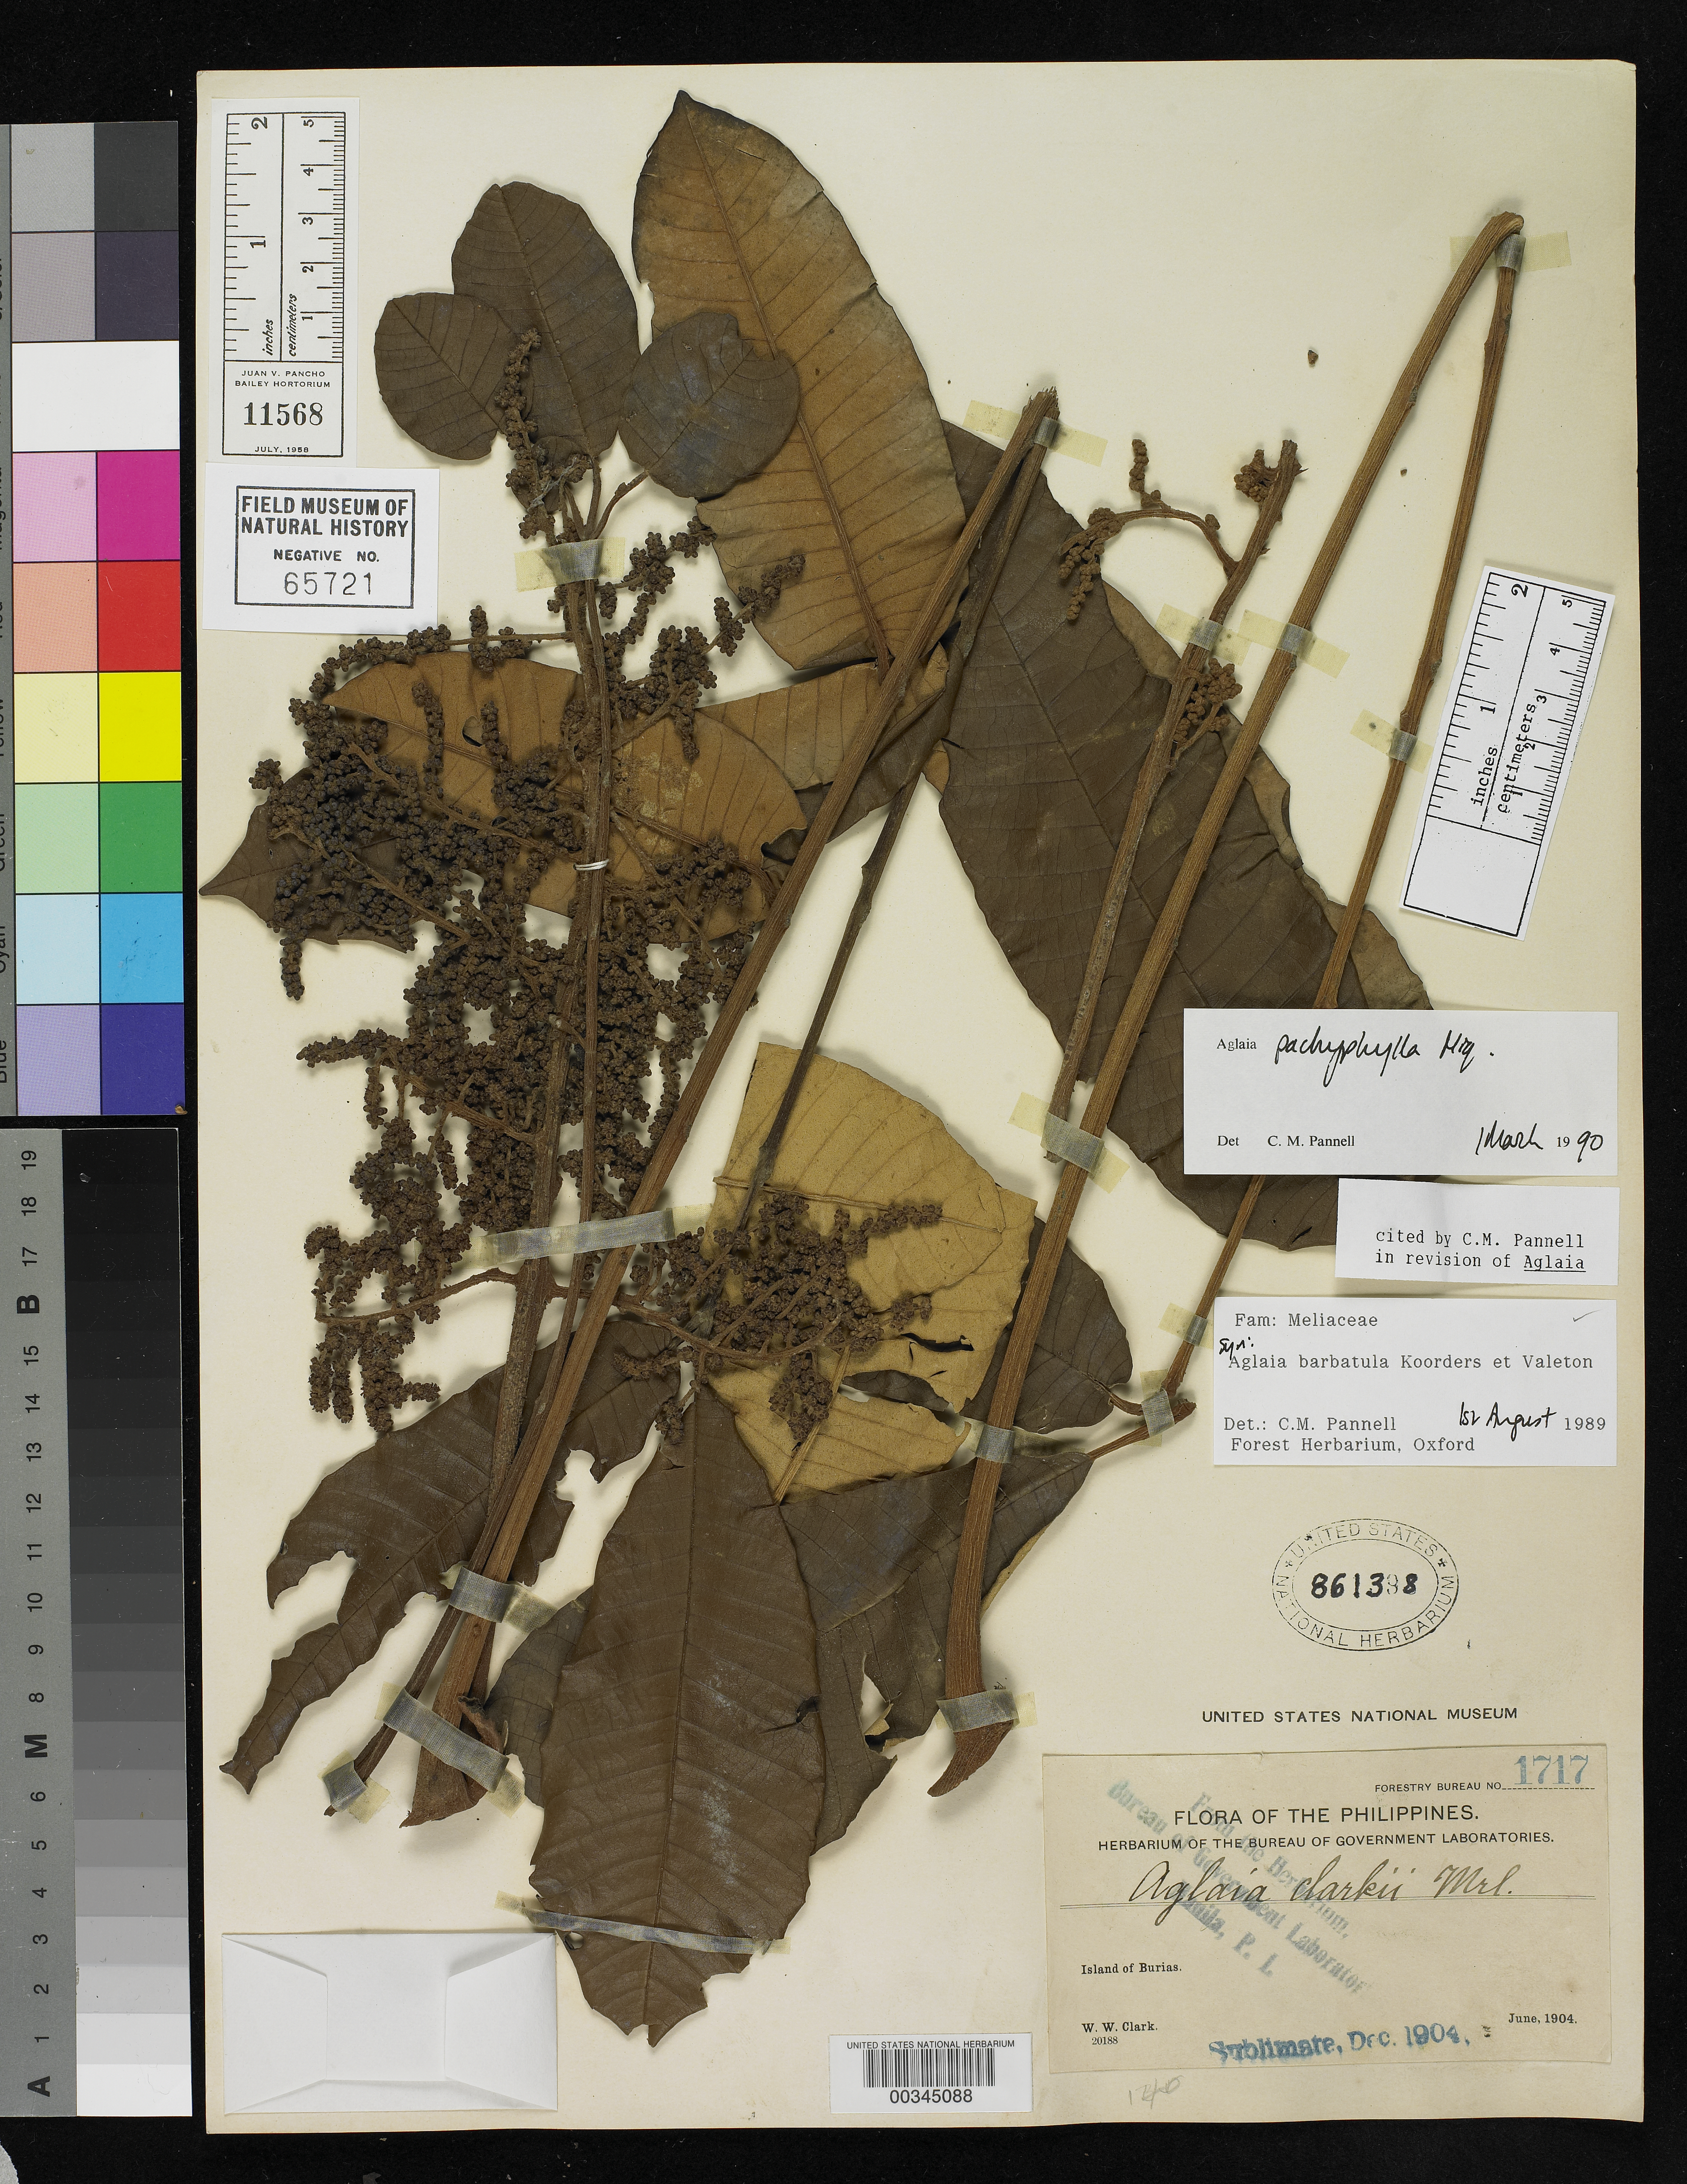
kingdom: Plantae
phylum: Tracheophyta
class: Magnoliopsida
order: Sapindales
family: Meliaceae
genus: Aglaia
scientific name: Aglaia clarkii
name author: Merr.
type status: Isotype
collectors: W. W. Clark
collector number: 1717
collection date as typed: Aug 1904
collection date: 1904-08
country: Philippines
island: Burias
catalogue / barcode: US 861398